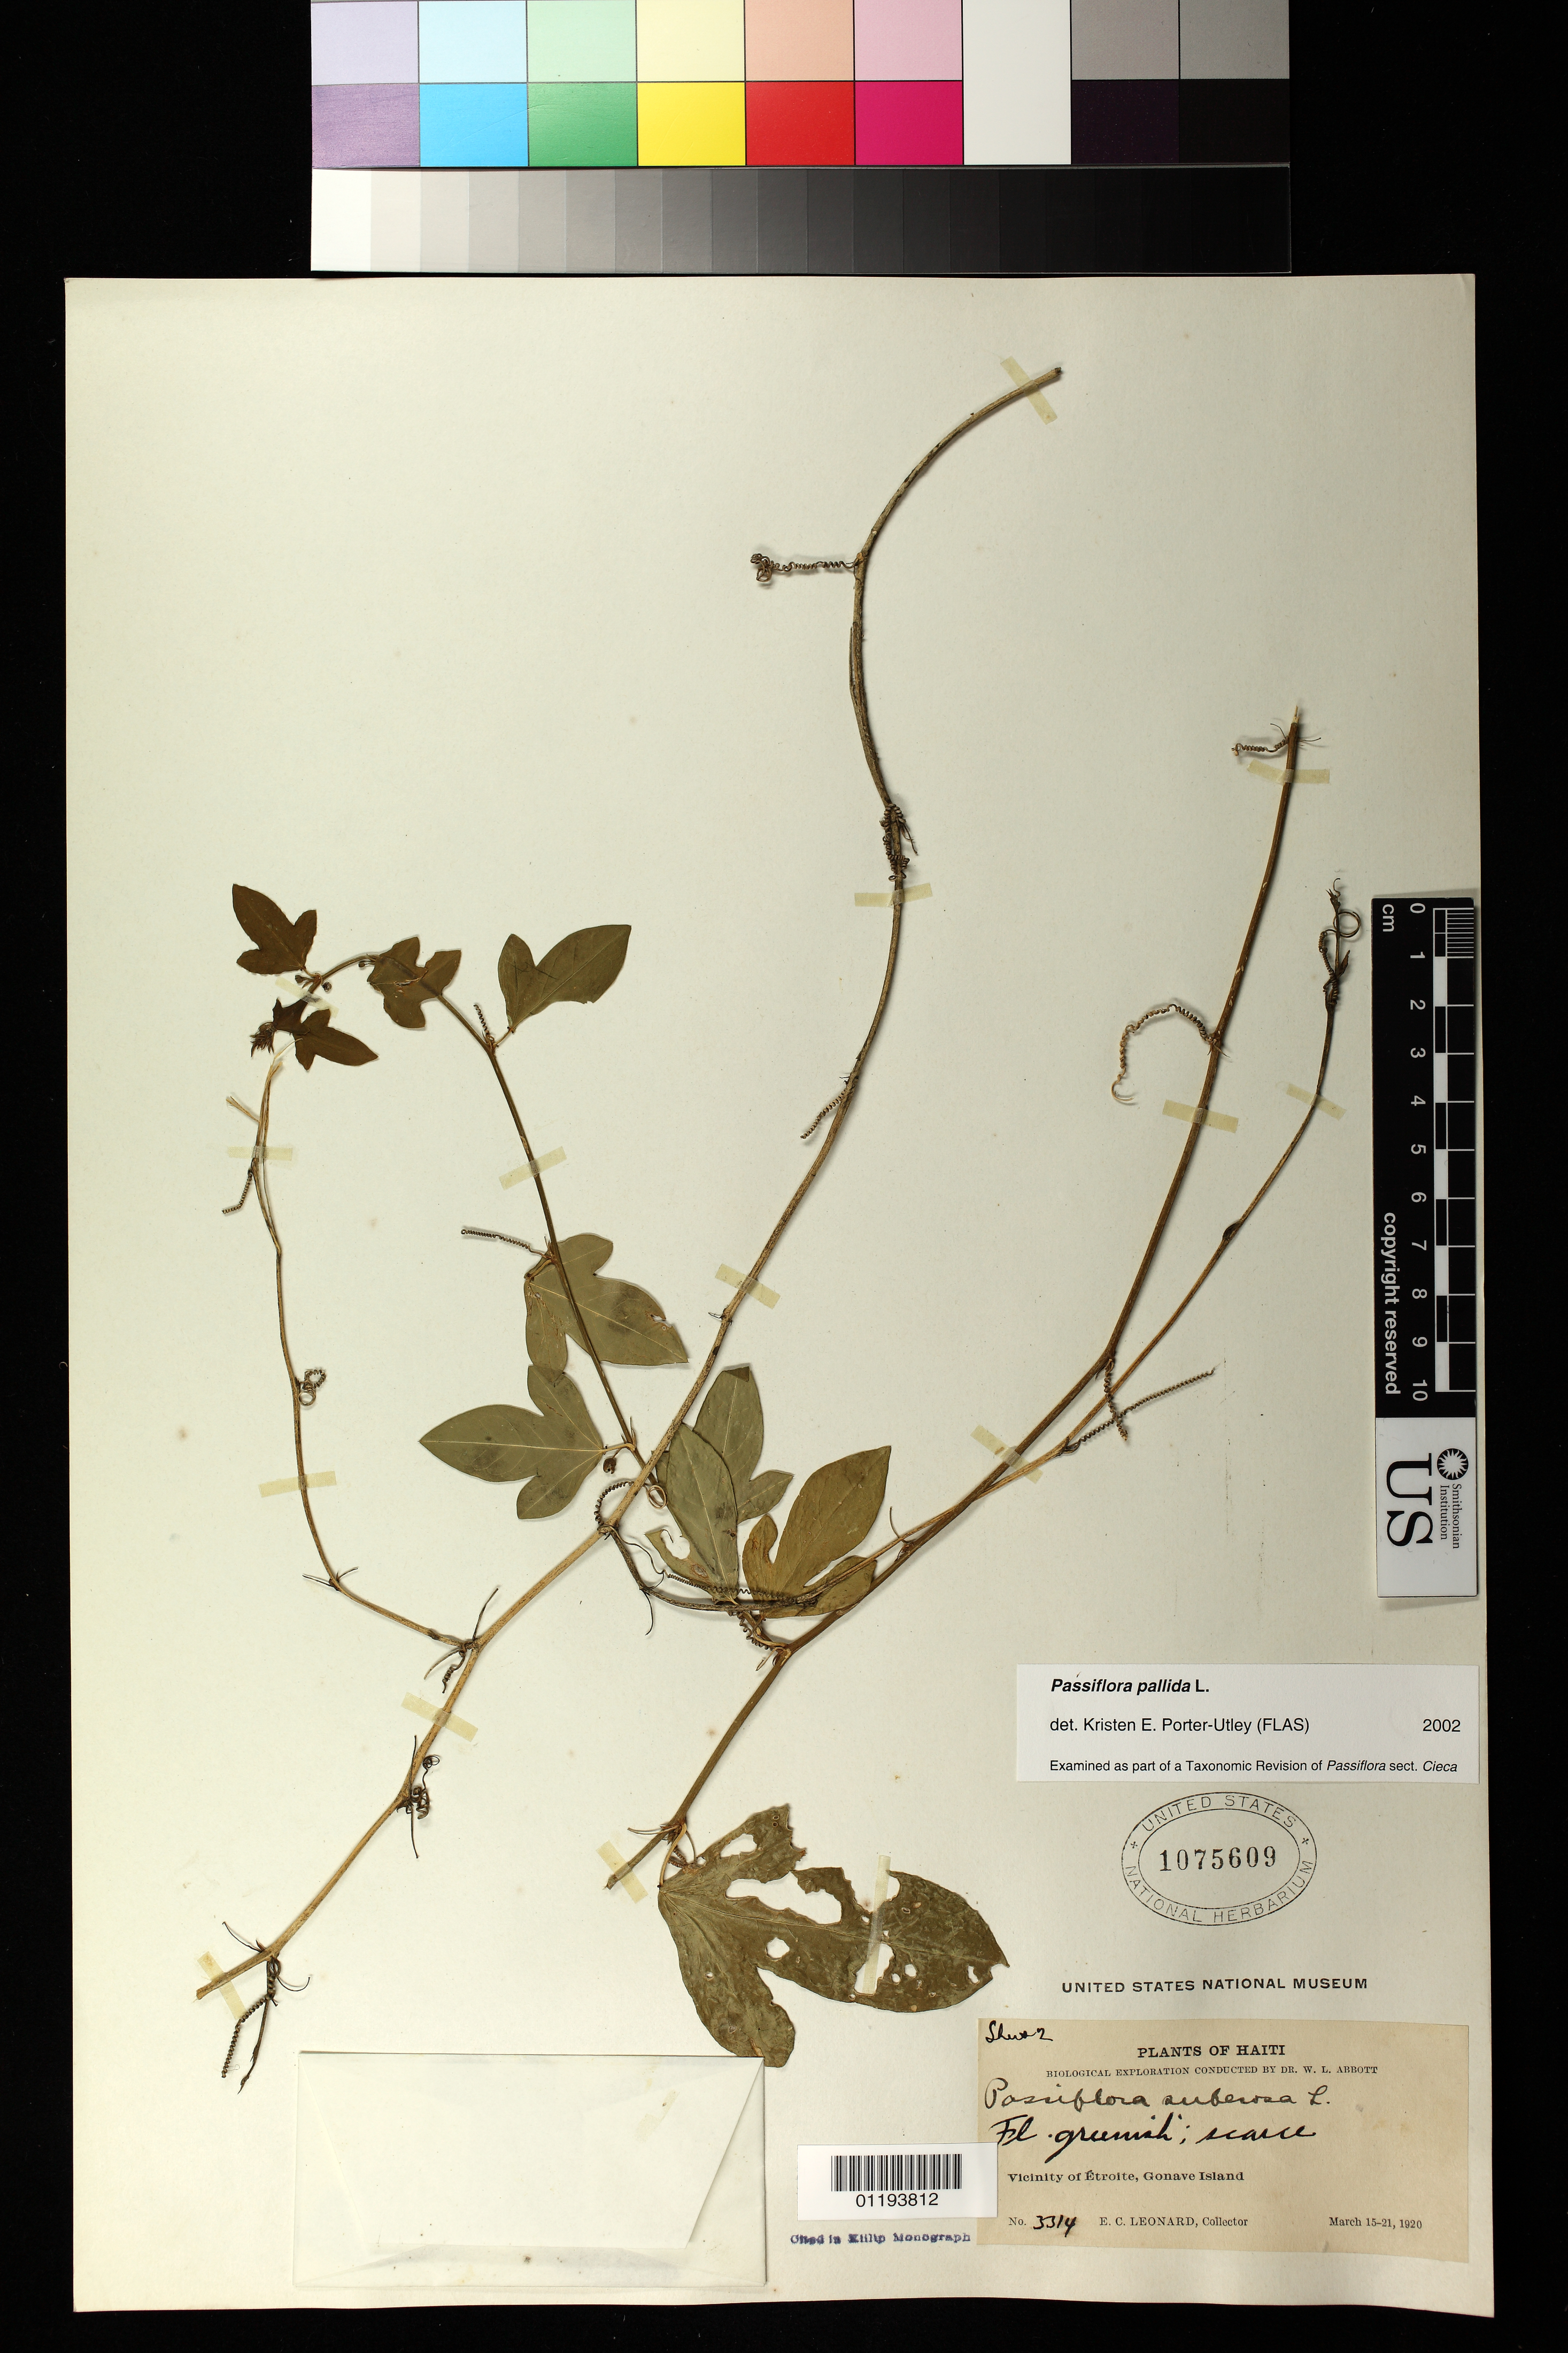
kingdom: Plantae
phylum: Tracheophyta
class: Magnoliopsida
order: Malpighiales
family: Passifloraceae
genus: Passiflora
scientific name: Passiflora pallida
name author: L.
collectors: E. C. Leonard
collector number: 3314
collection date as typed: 1920 Mar 15 1920 Mar 21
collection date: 1920-03-15/1920-03-21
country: Haiti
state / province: Ouest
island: Hispaniola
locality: Vicinity of Etroite, Gonave Island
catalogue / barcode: US 1075609